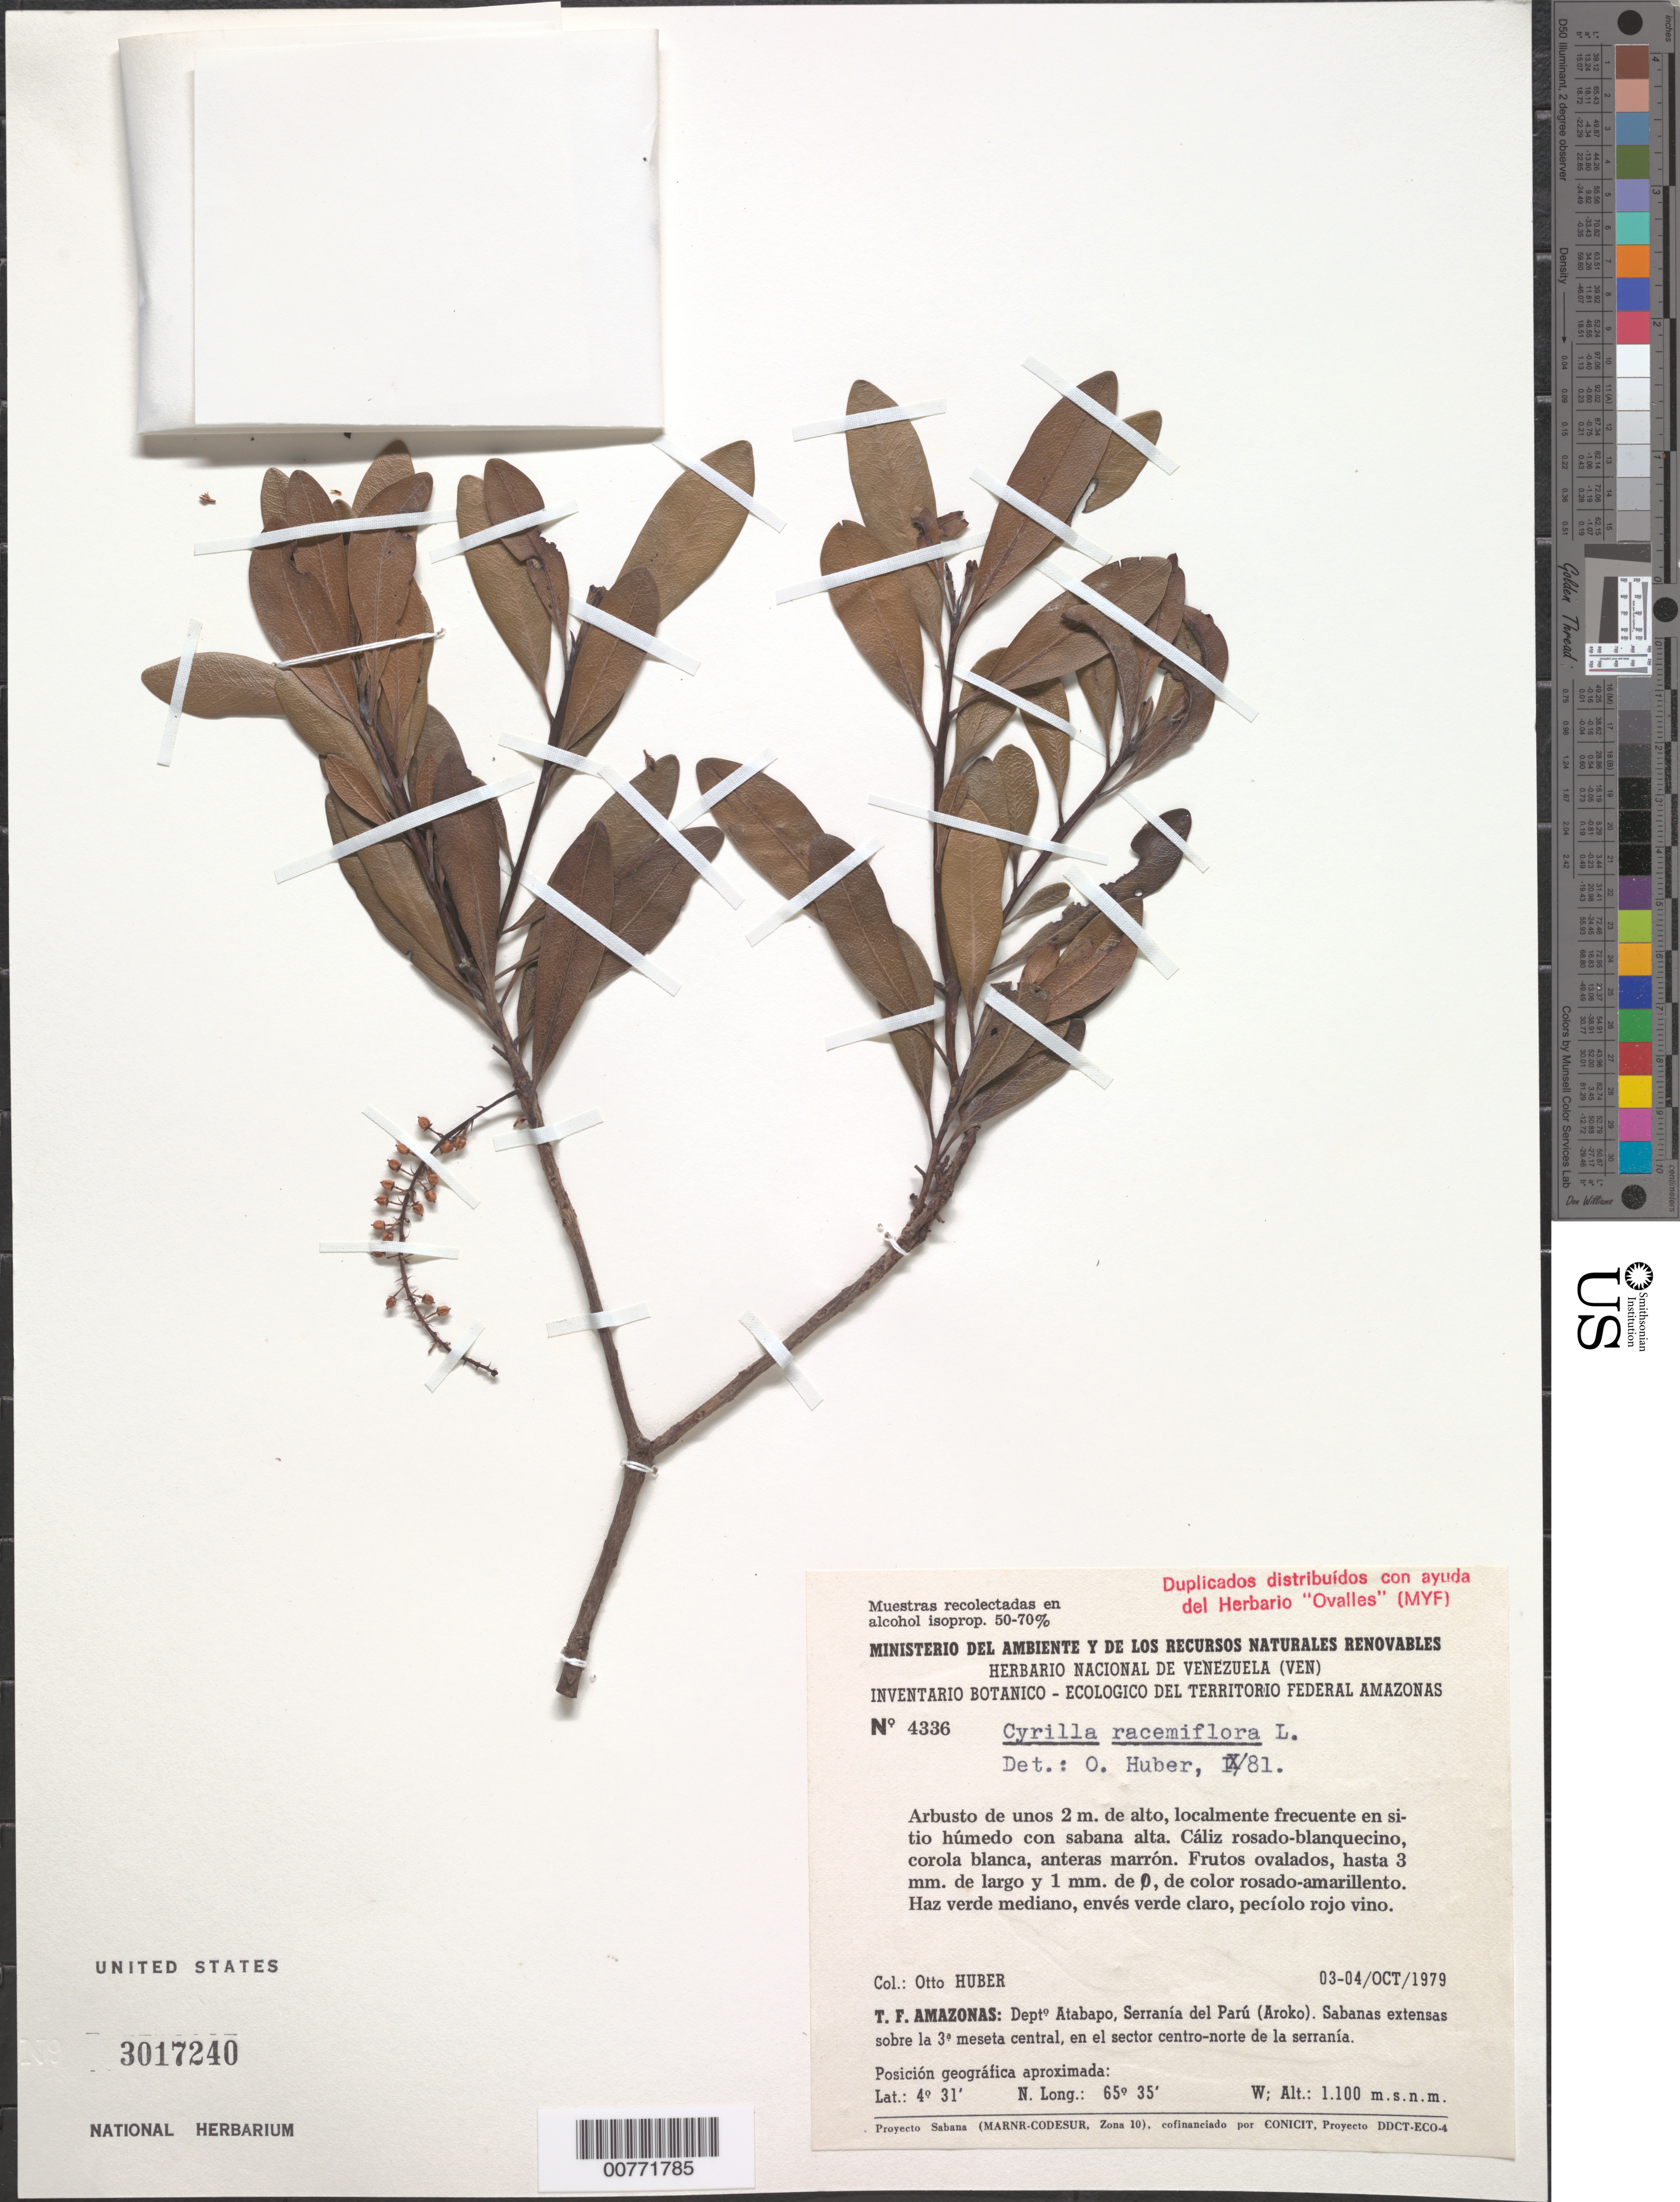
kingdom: Plantae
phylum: Tracheophyta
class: Magnoliopsida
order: Ericales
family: Cyrillaceae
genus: Cyrilla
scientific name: Cyrilla racemiflora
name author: L.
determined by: Huber, Otto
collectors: O. Huber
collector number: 4336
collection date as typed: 3-Oct-79 to 4-Oct-79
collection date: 1979-10-03/1979-10-04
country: Venezuela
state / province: Amazonas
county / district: Atabapo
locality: Serranía del Parú (Aroko)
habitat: Sitio humedo con sabana alta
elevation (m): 1100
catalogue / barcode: US 3017240